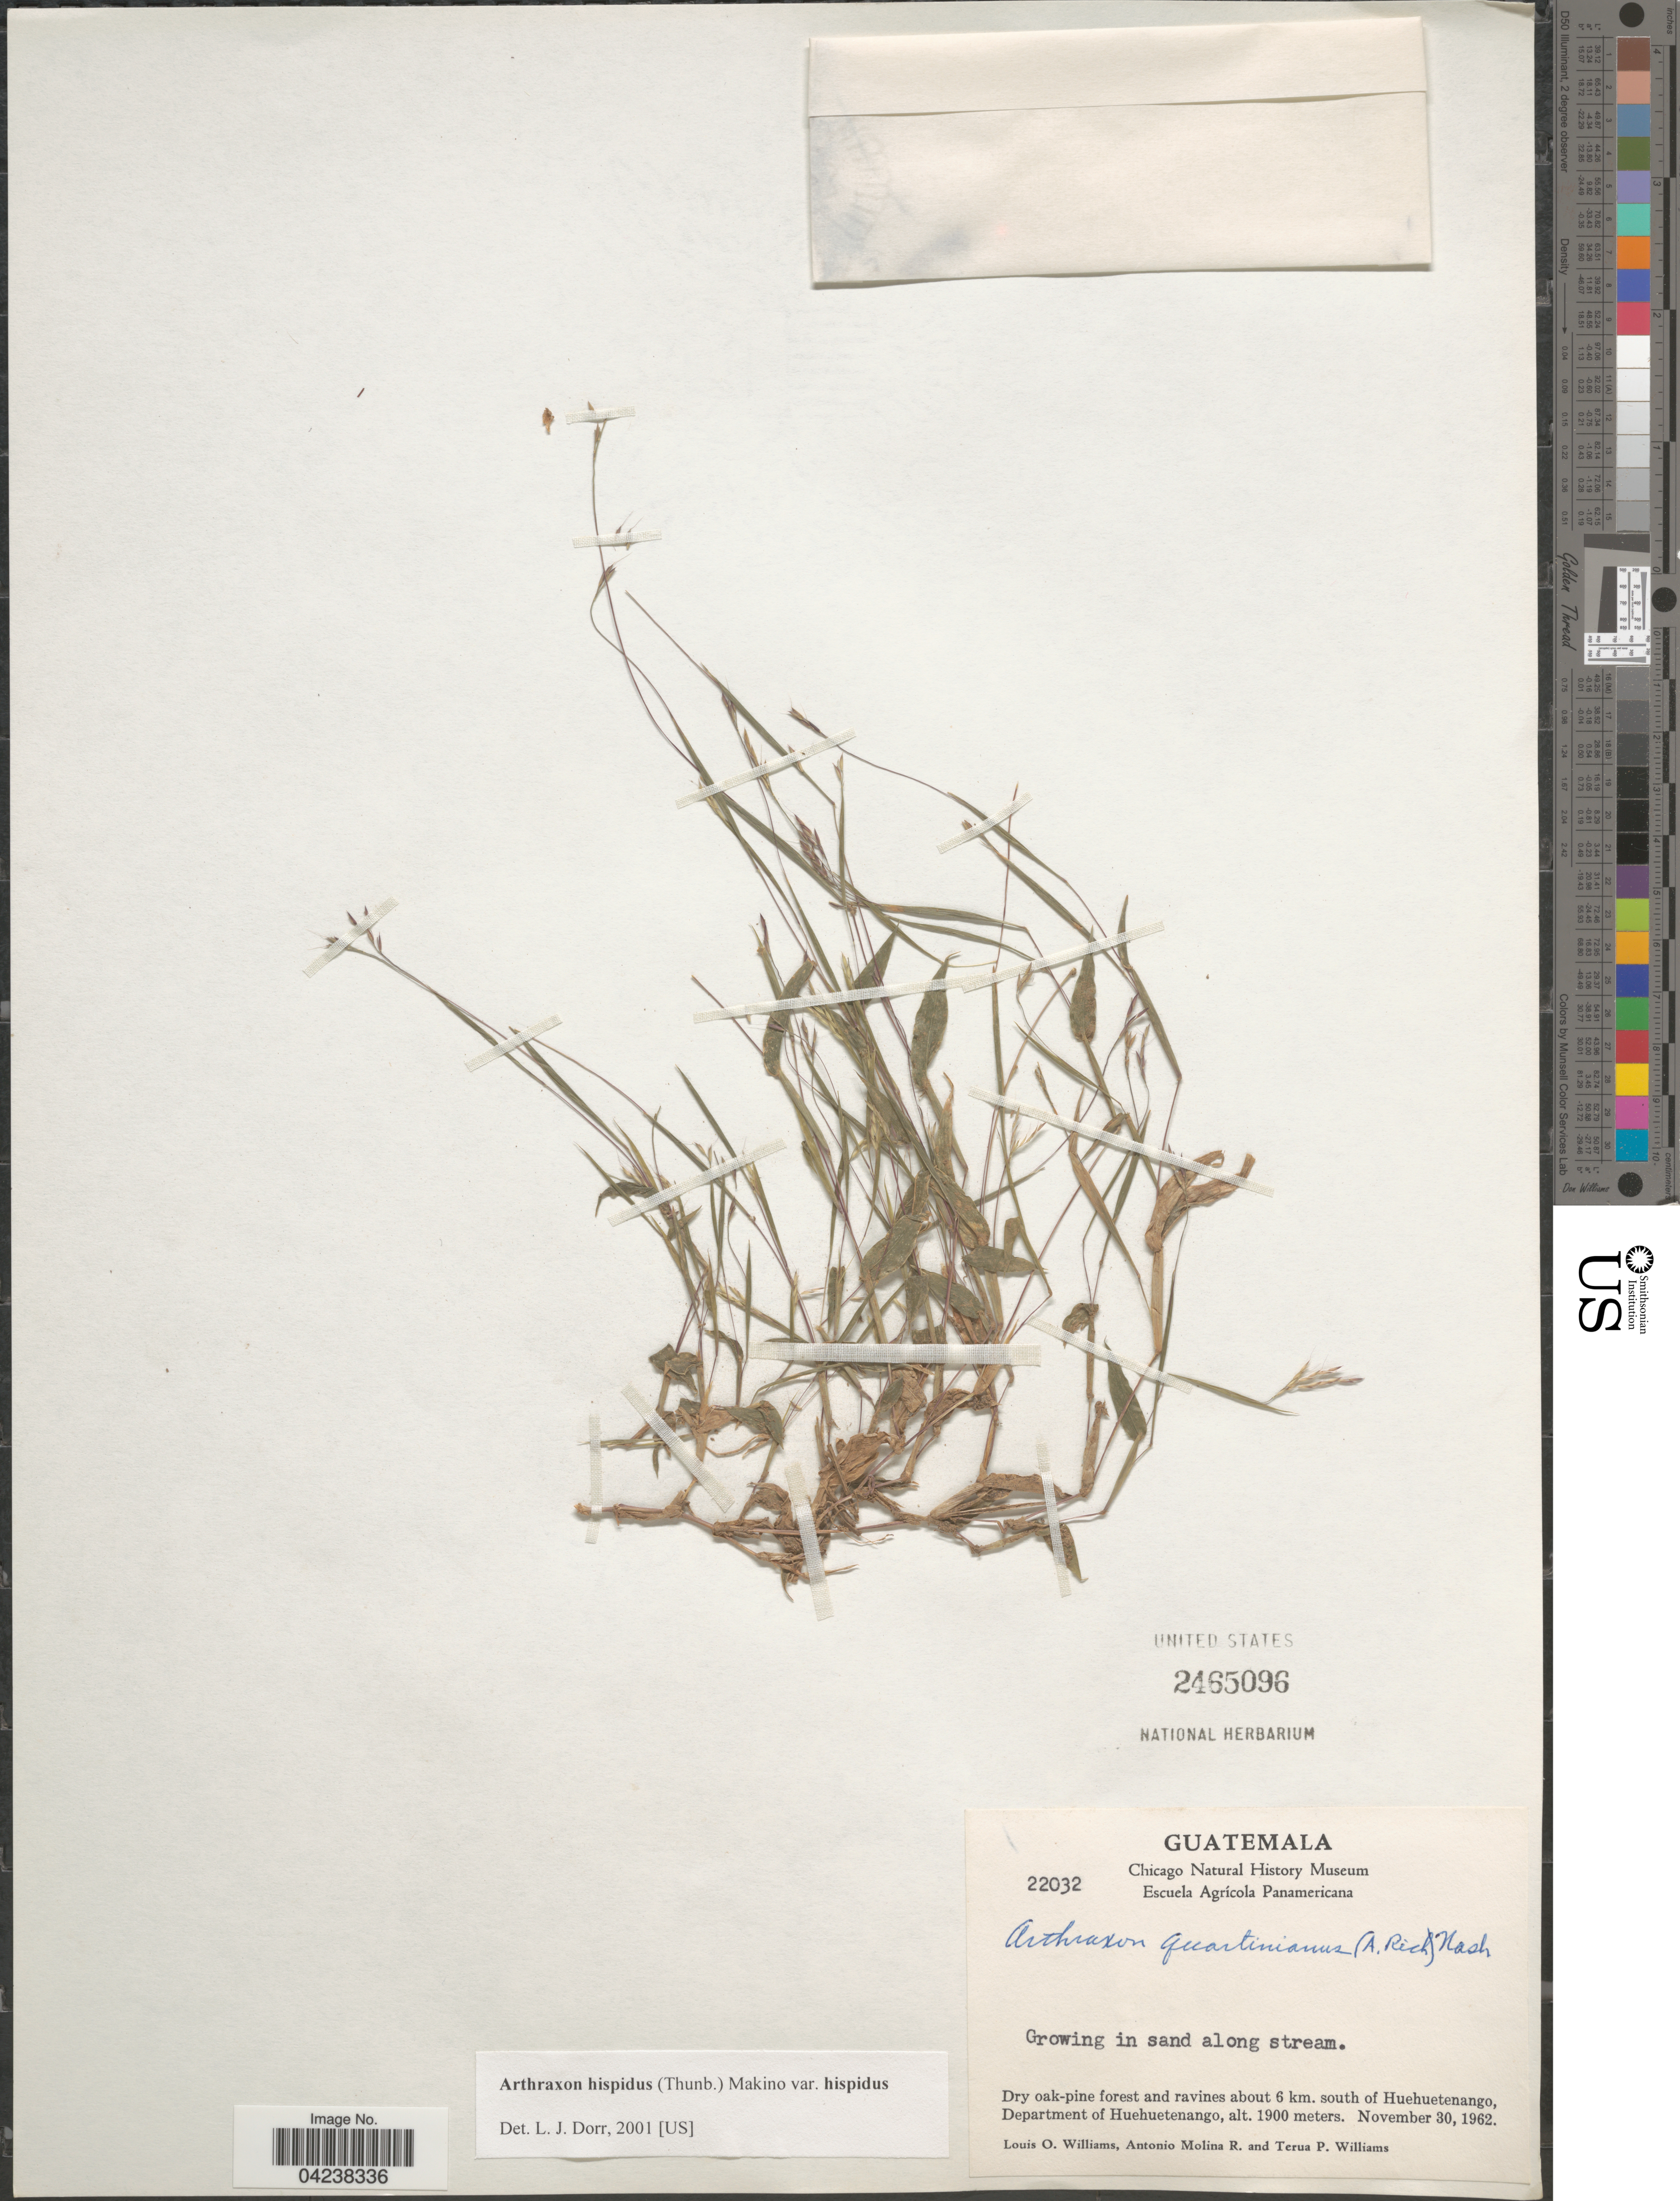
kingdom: Plantae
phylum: Tracheophyta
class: Liliopsida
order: Poales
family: Poaceae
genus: Arthraxon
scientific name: Arthraxon hispidus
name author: (Thunb.) Makino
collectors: L. O. Williams, A. Molina R. & T. Williams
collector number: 22032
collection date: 1962-11-30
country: Guatemala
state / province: Huehuetenango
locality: Dry oak-pine forest and ravines about 6 km. south of Huehuetenango, Department of Huehuetenango.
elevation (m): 1900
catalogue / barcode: US 2465096